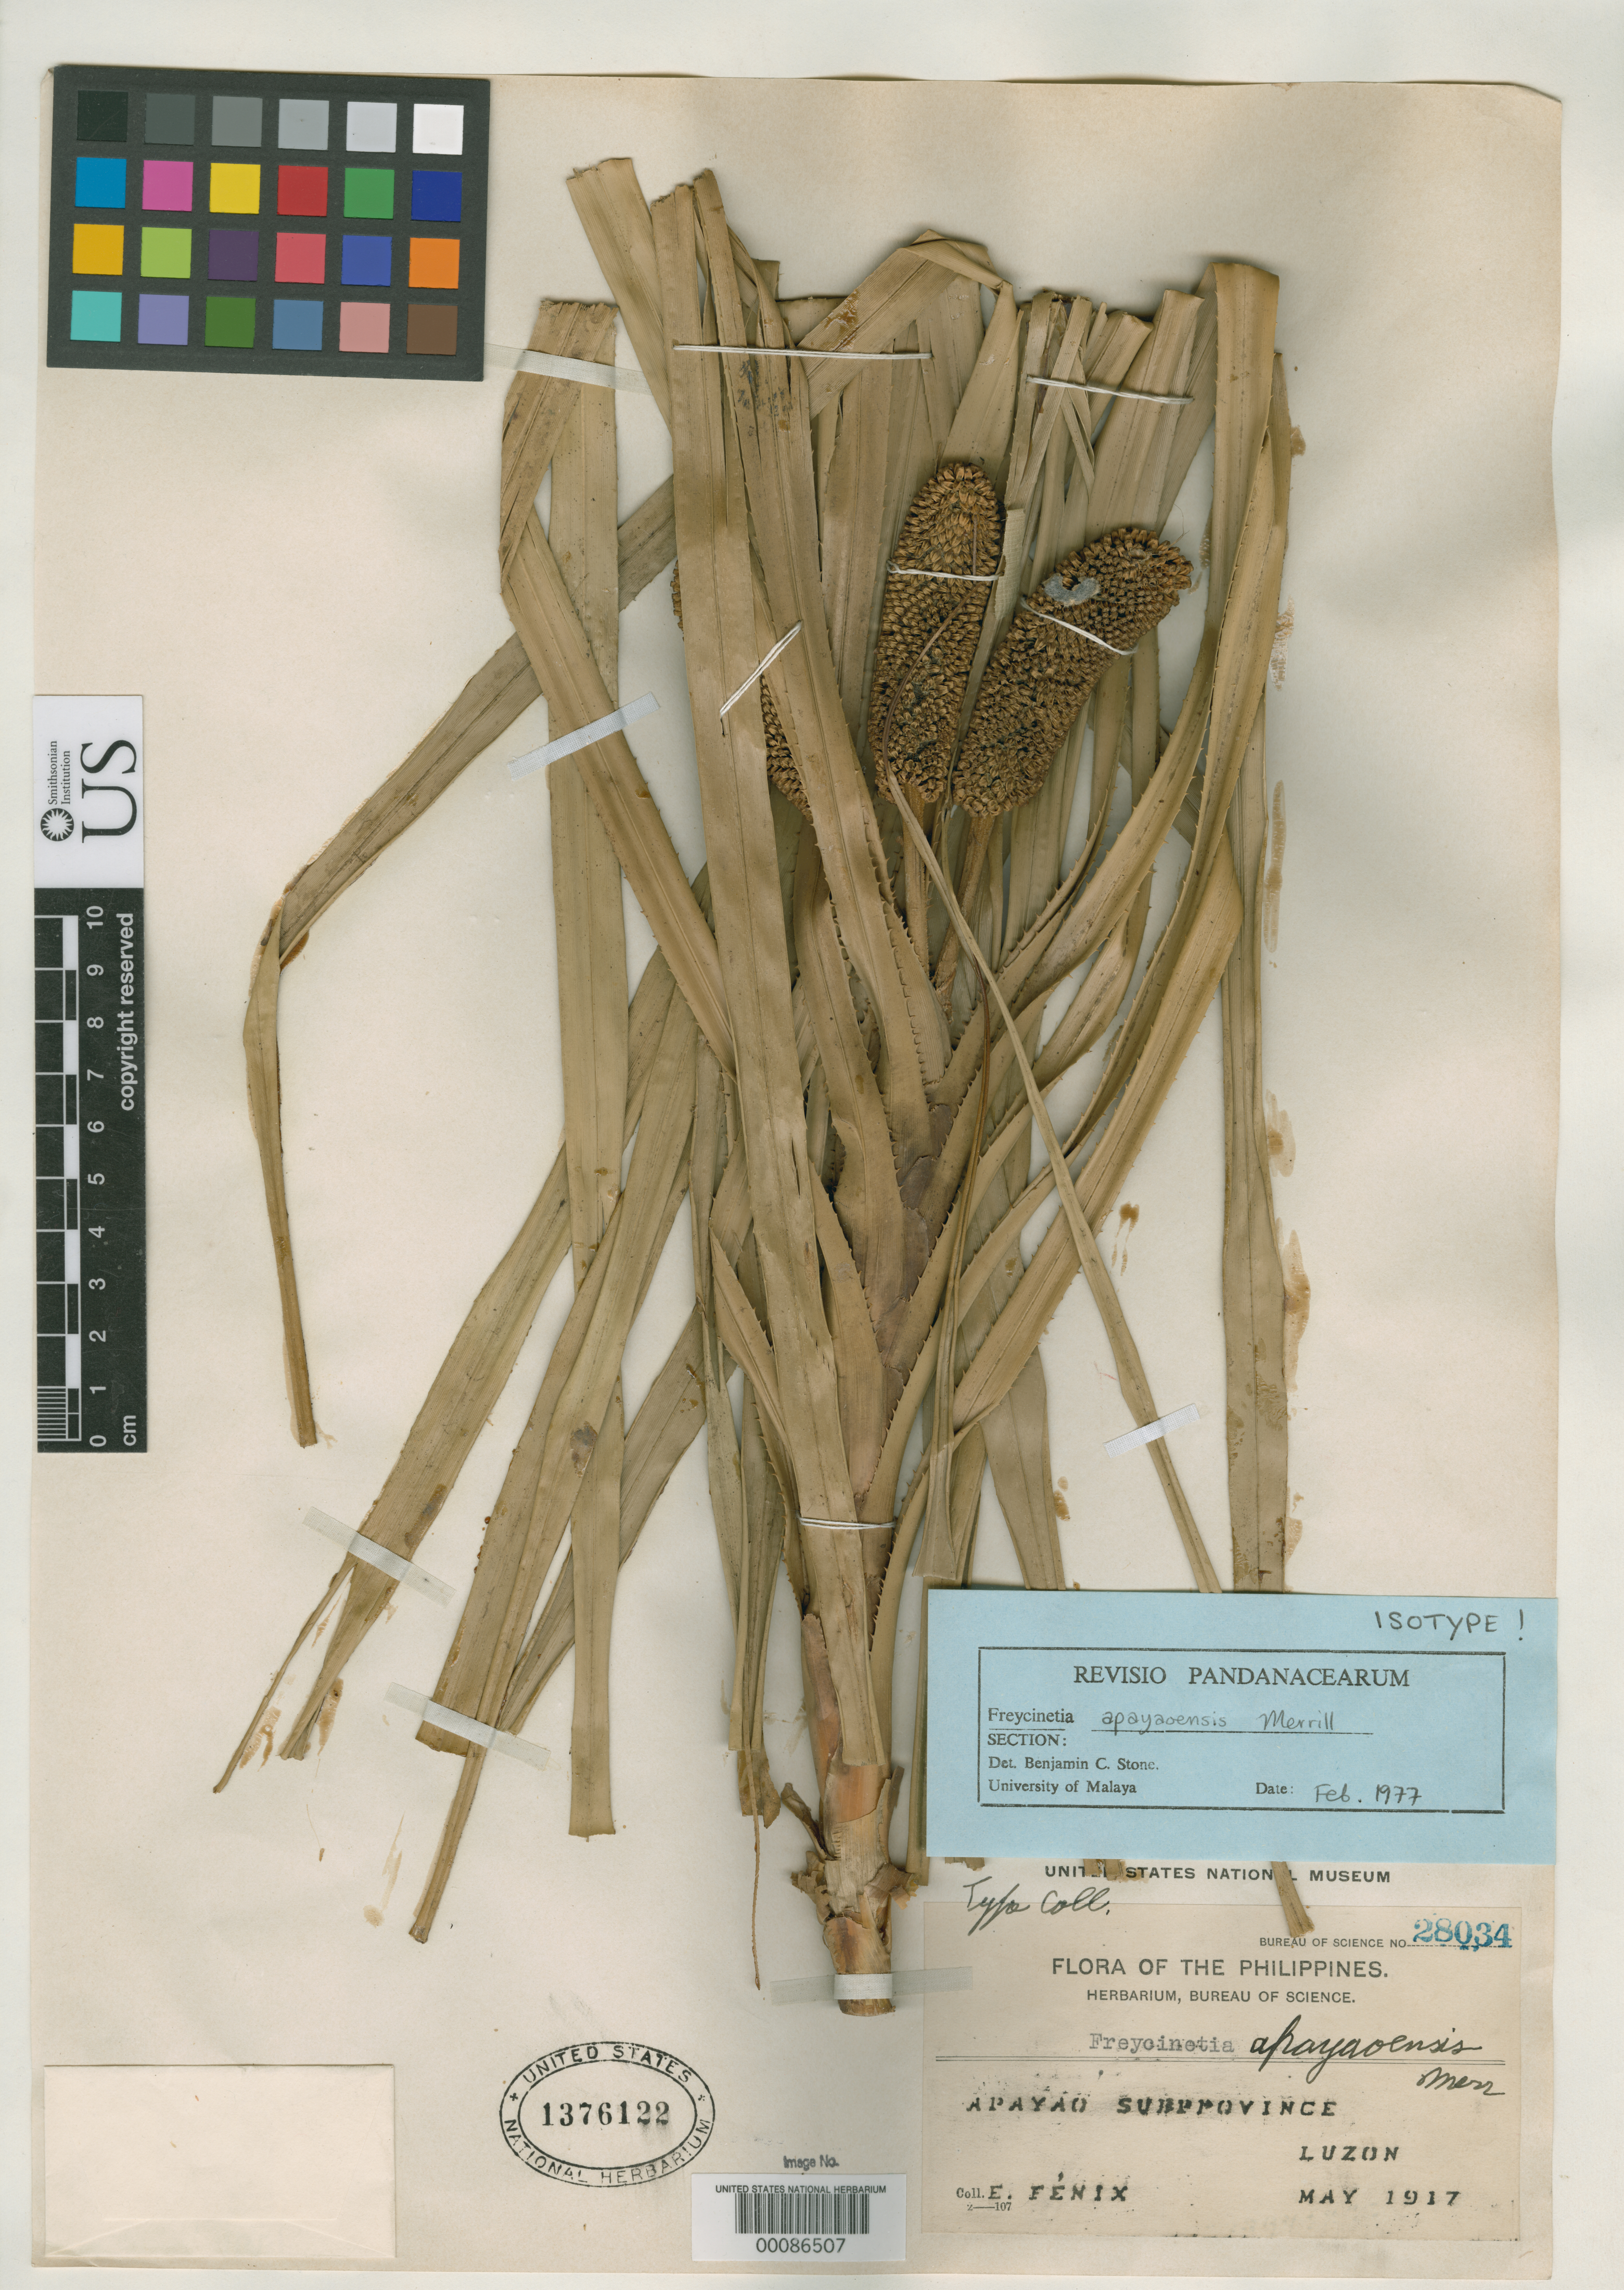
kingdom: Plantae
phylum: Tracheophyta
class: Liliopsida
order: Pandanales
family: Pandanaceae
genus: Freycinetia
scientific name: Freycinetia apayaoensis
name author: Merr.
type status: Isotype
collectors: E. Fénix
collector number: Bur. Sci. 28034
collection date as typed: May 1917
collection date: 1917-05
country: Philippines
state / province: Cordillera (Administrative Region)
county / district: Apayao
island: Luzon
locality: Ngagan.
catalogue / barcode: US 1376122